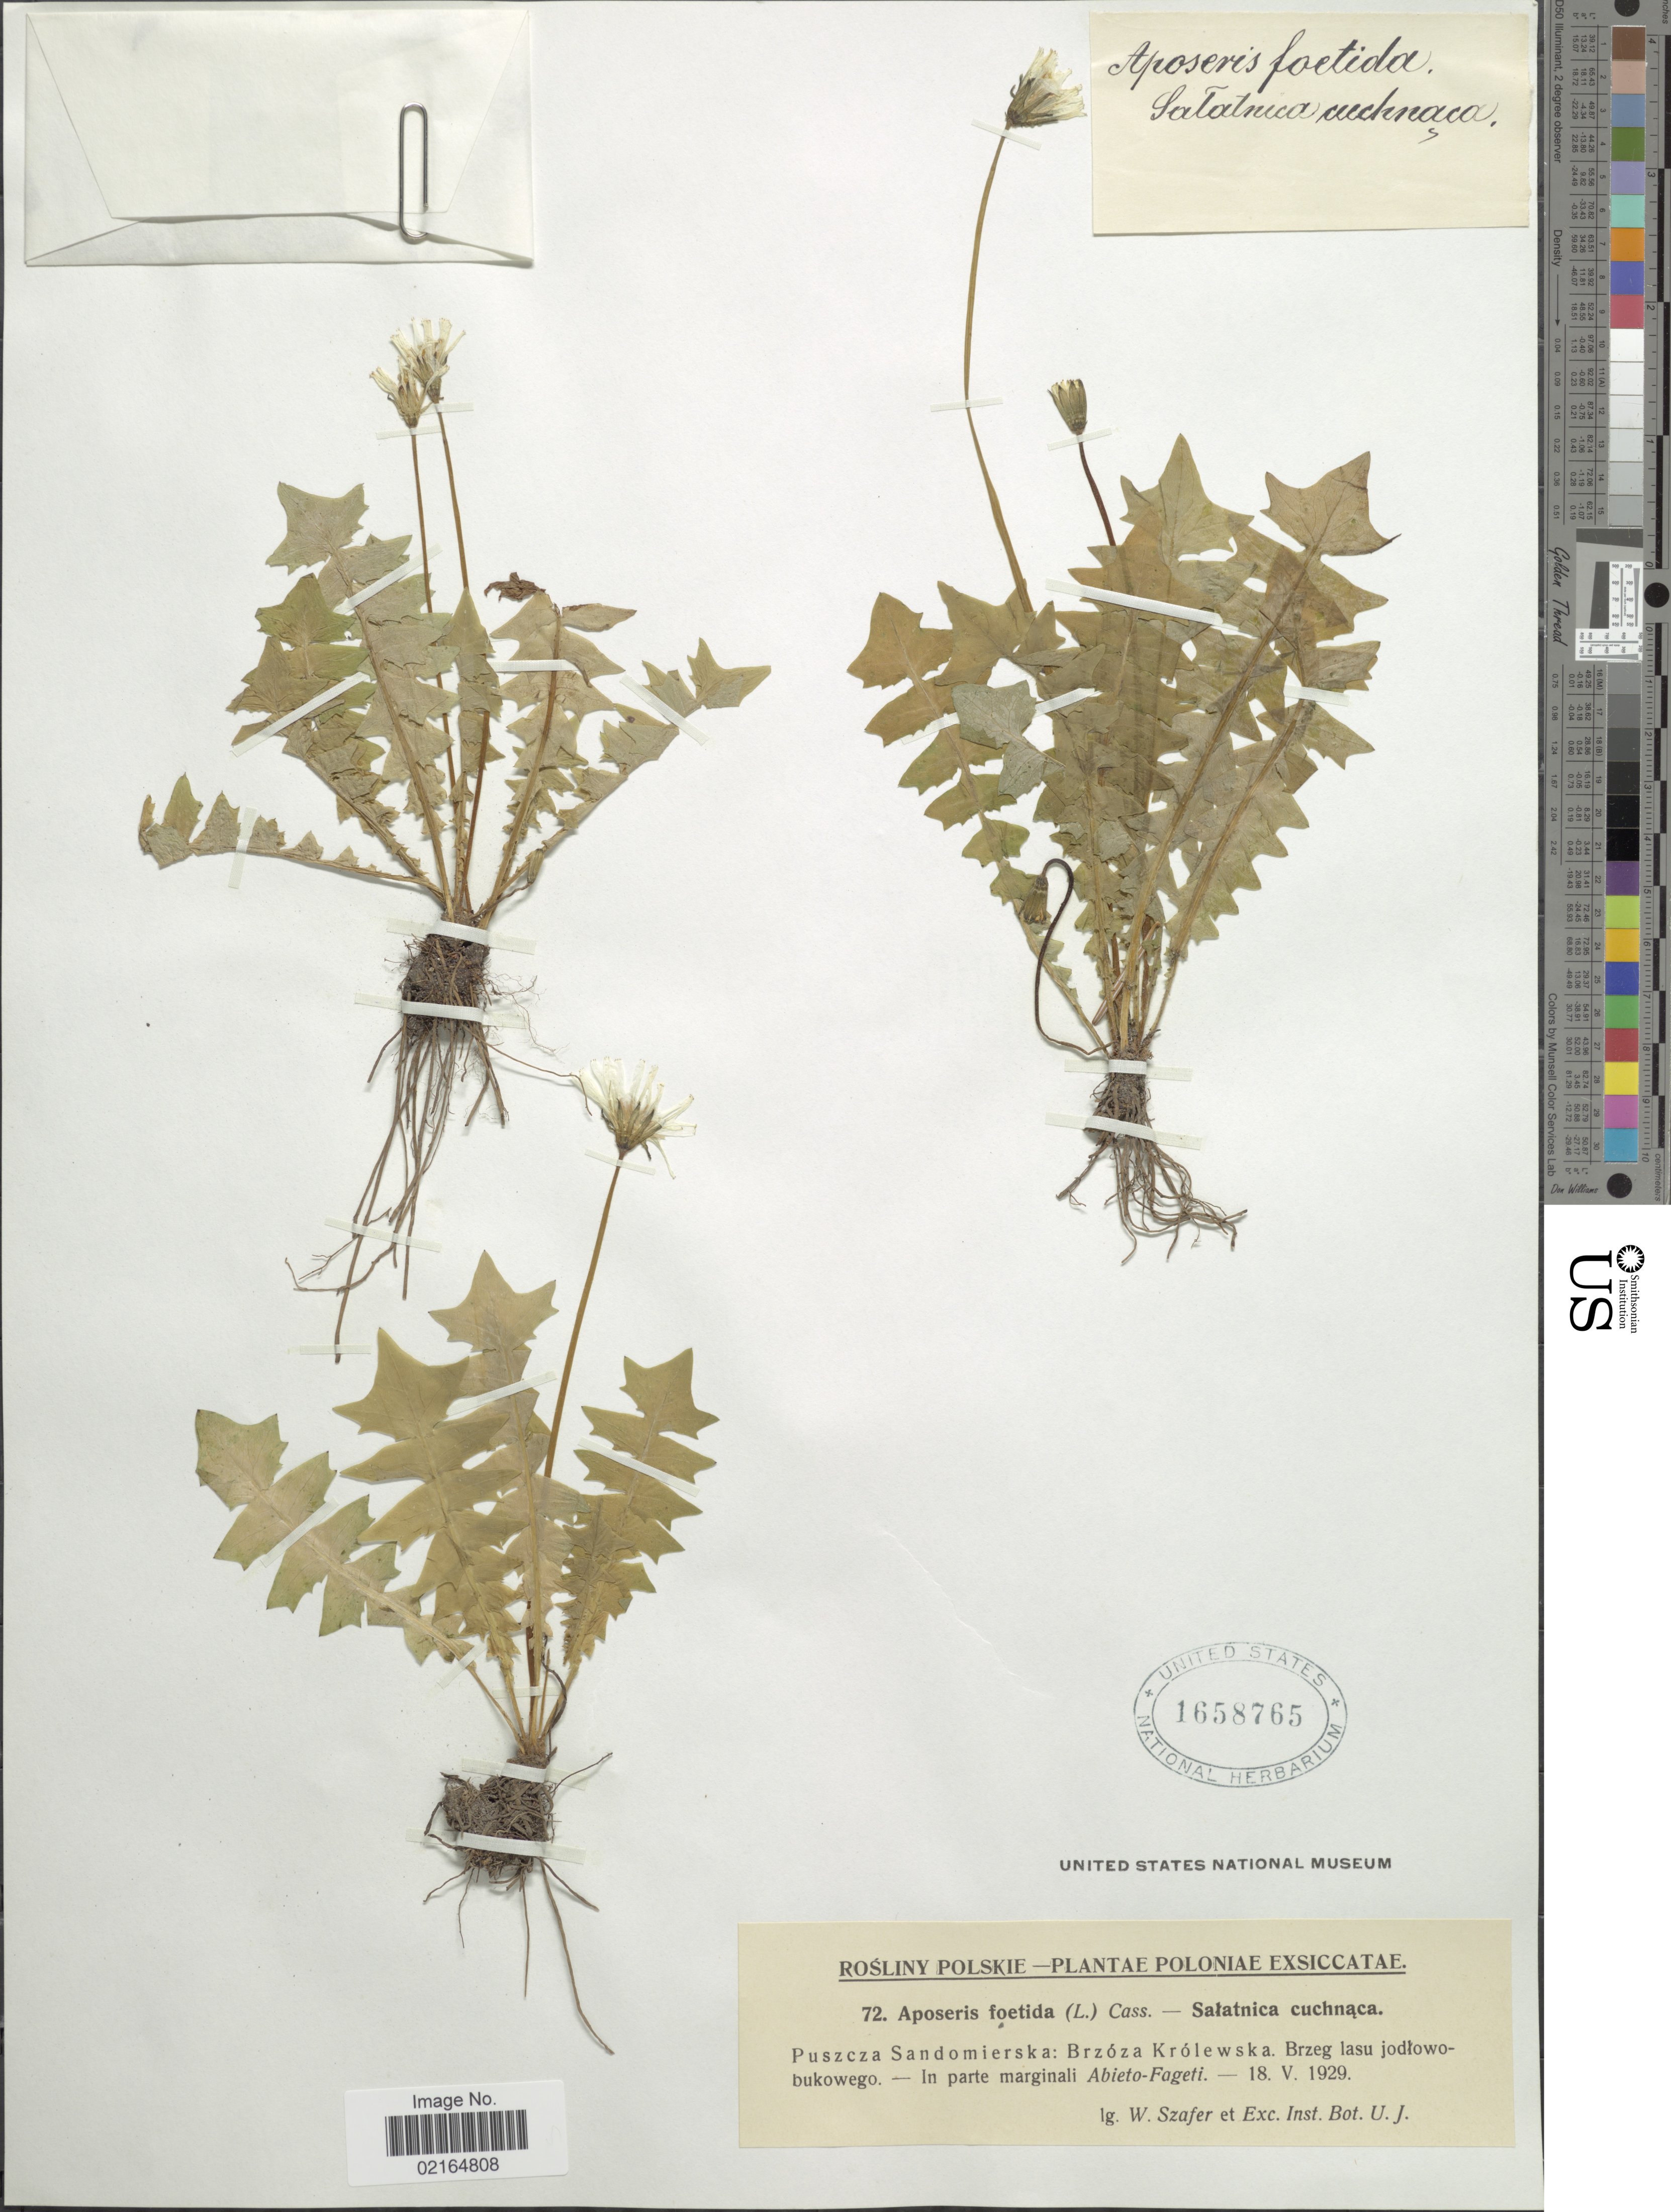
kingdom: Plantae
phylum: Tracheophyta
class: Magnoliopsida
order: Asterales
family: Asteraceae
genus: Aposeris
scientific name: Aposeris foetida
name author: (L.) Less.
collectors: W. Szafer & ex Inst. Bot. UJ.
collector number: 72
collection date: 1929-05-18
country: Poland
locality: Rosliny Polskie-Plantae Poloniae Exsiccatae, Puszcza Sandomierska: Brzoza Krolewska, brzeg lasu jodlowobukowego, in parte marginali Abieto-Fageti. [interpreted]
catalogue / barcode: US 1658765